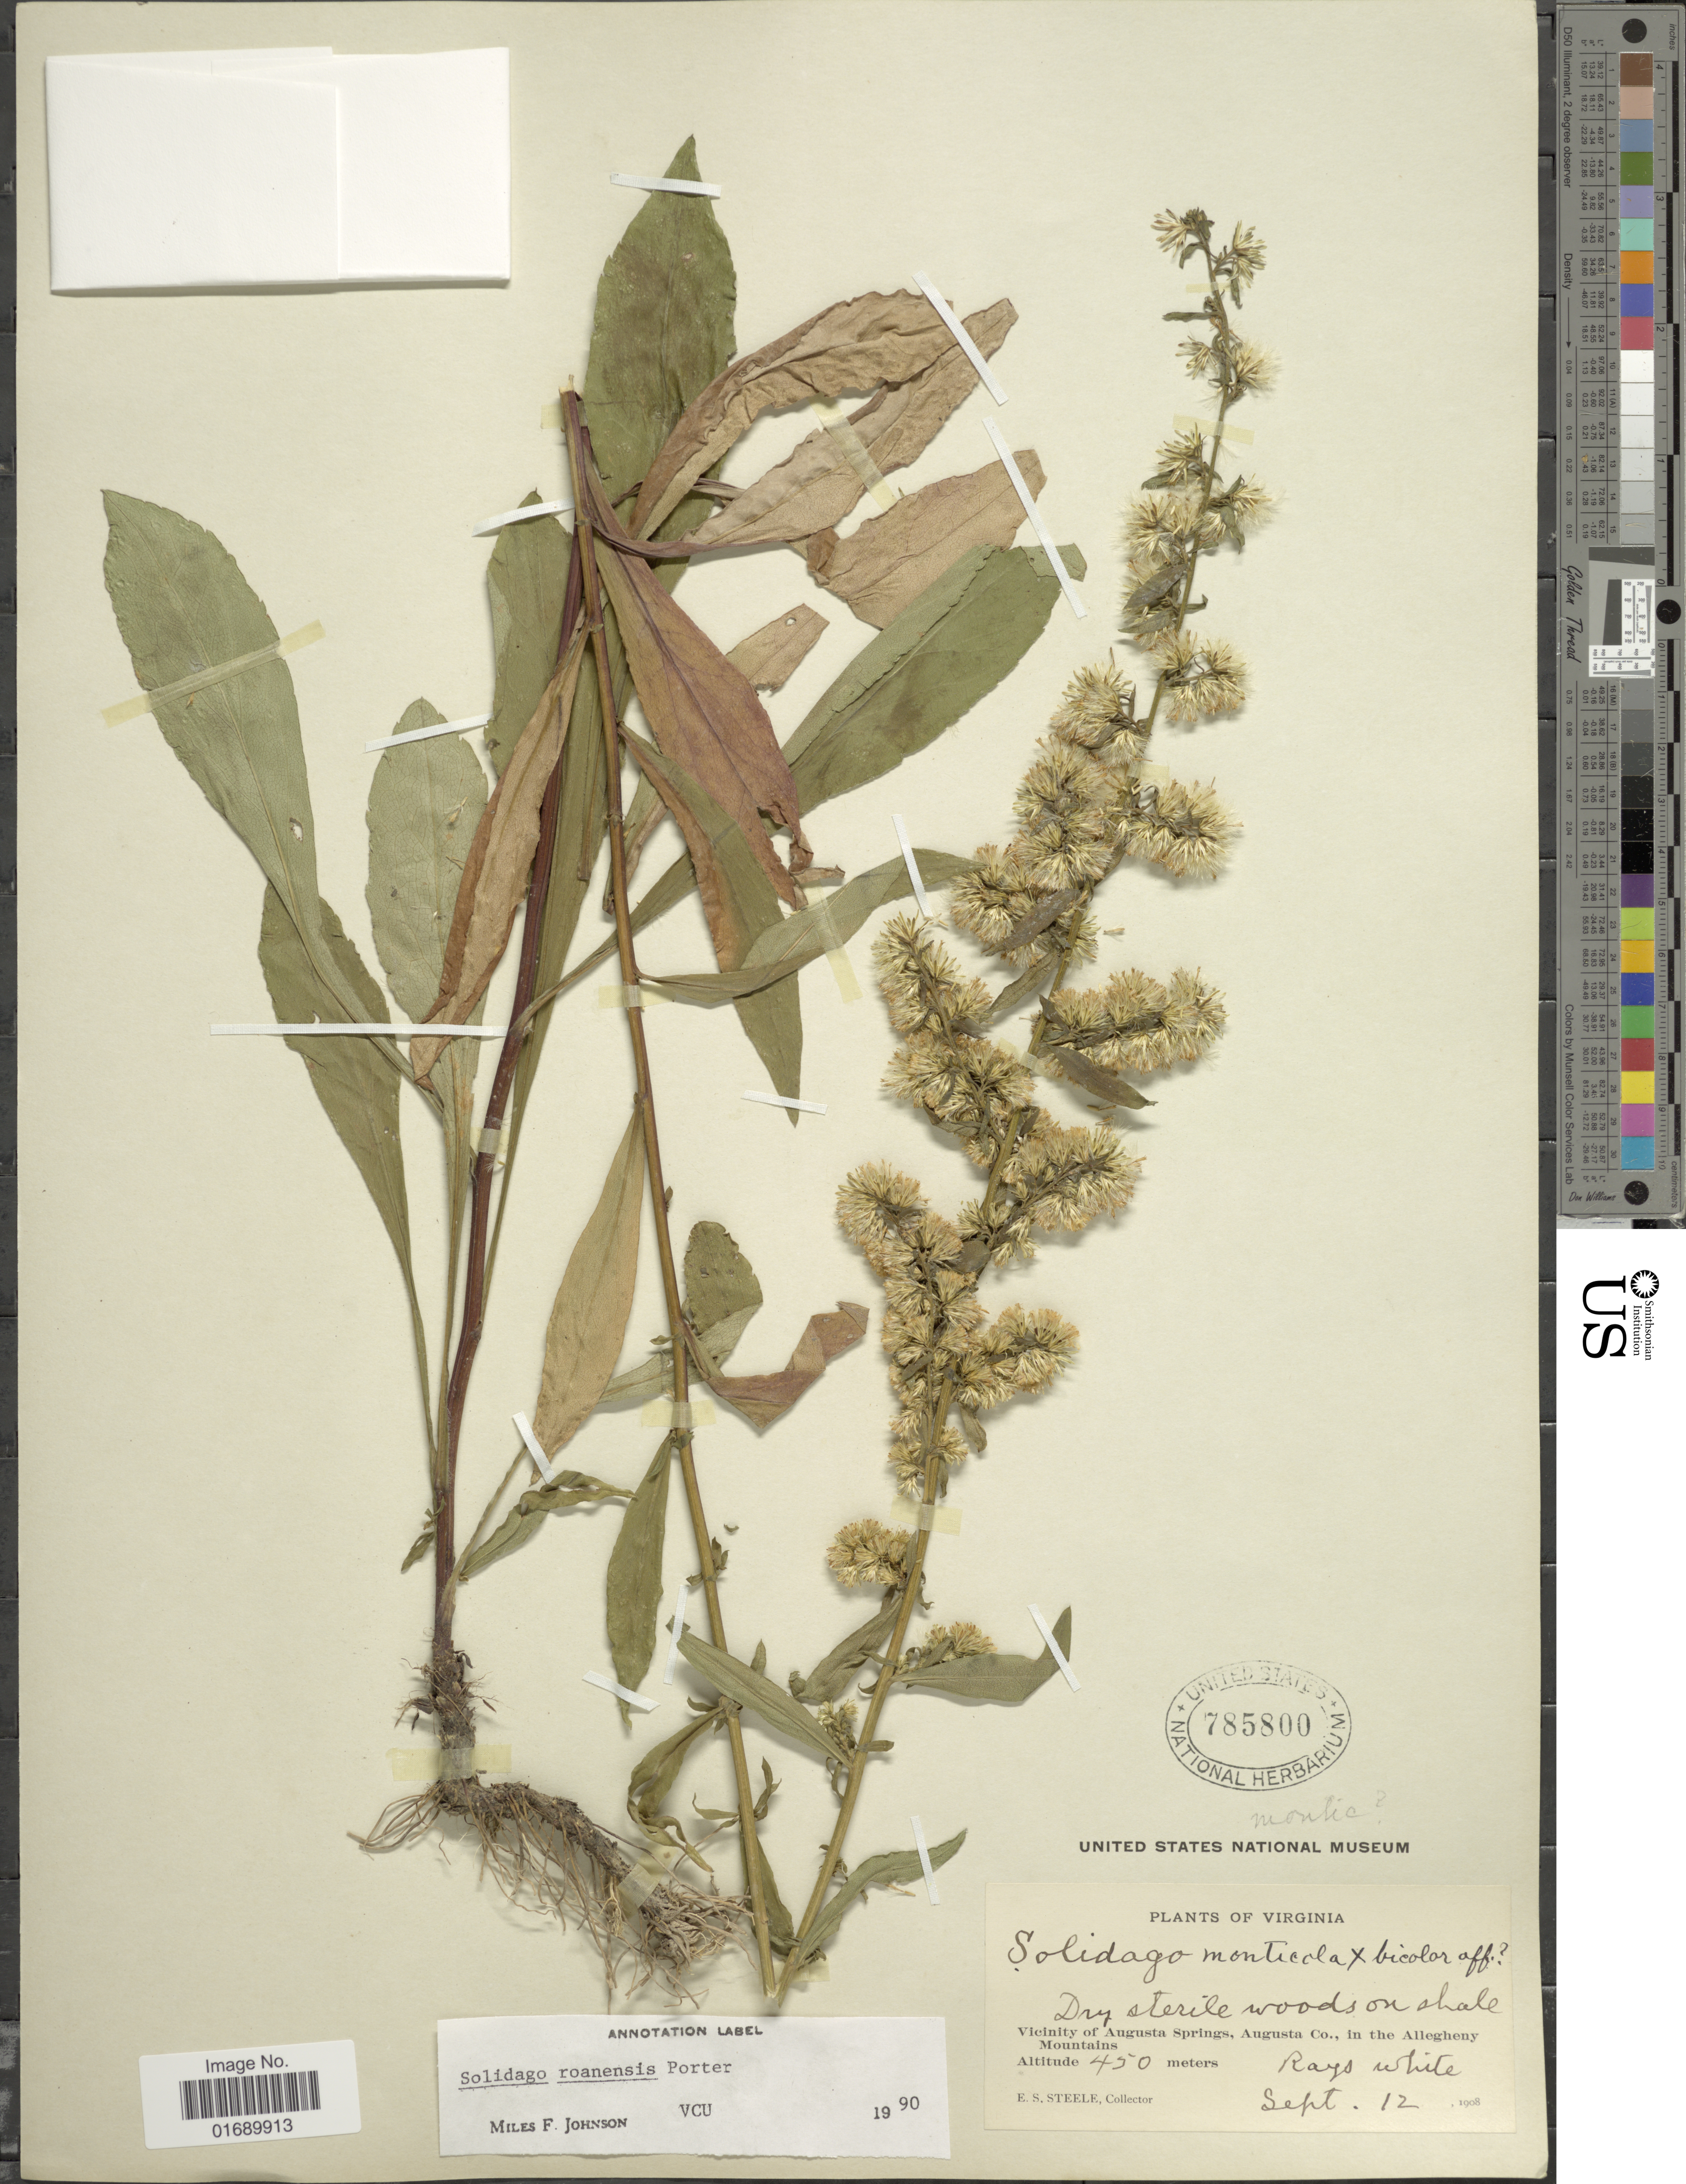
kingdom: Plantae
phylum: Tracheophyta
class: Magnoliopsida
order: Asterales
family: Asteraceae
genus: Solidago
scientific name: Solidago roanensis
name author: Porter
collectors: E. Steele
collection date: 1908-09-12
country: United States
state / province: Virginia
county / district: Augusta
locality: Dry sterile woods on shale, Vicinity of Augusta Springs, Augusta Co., in the Allegheny Mountains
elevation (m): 450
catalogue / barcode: US 785800